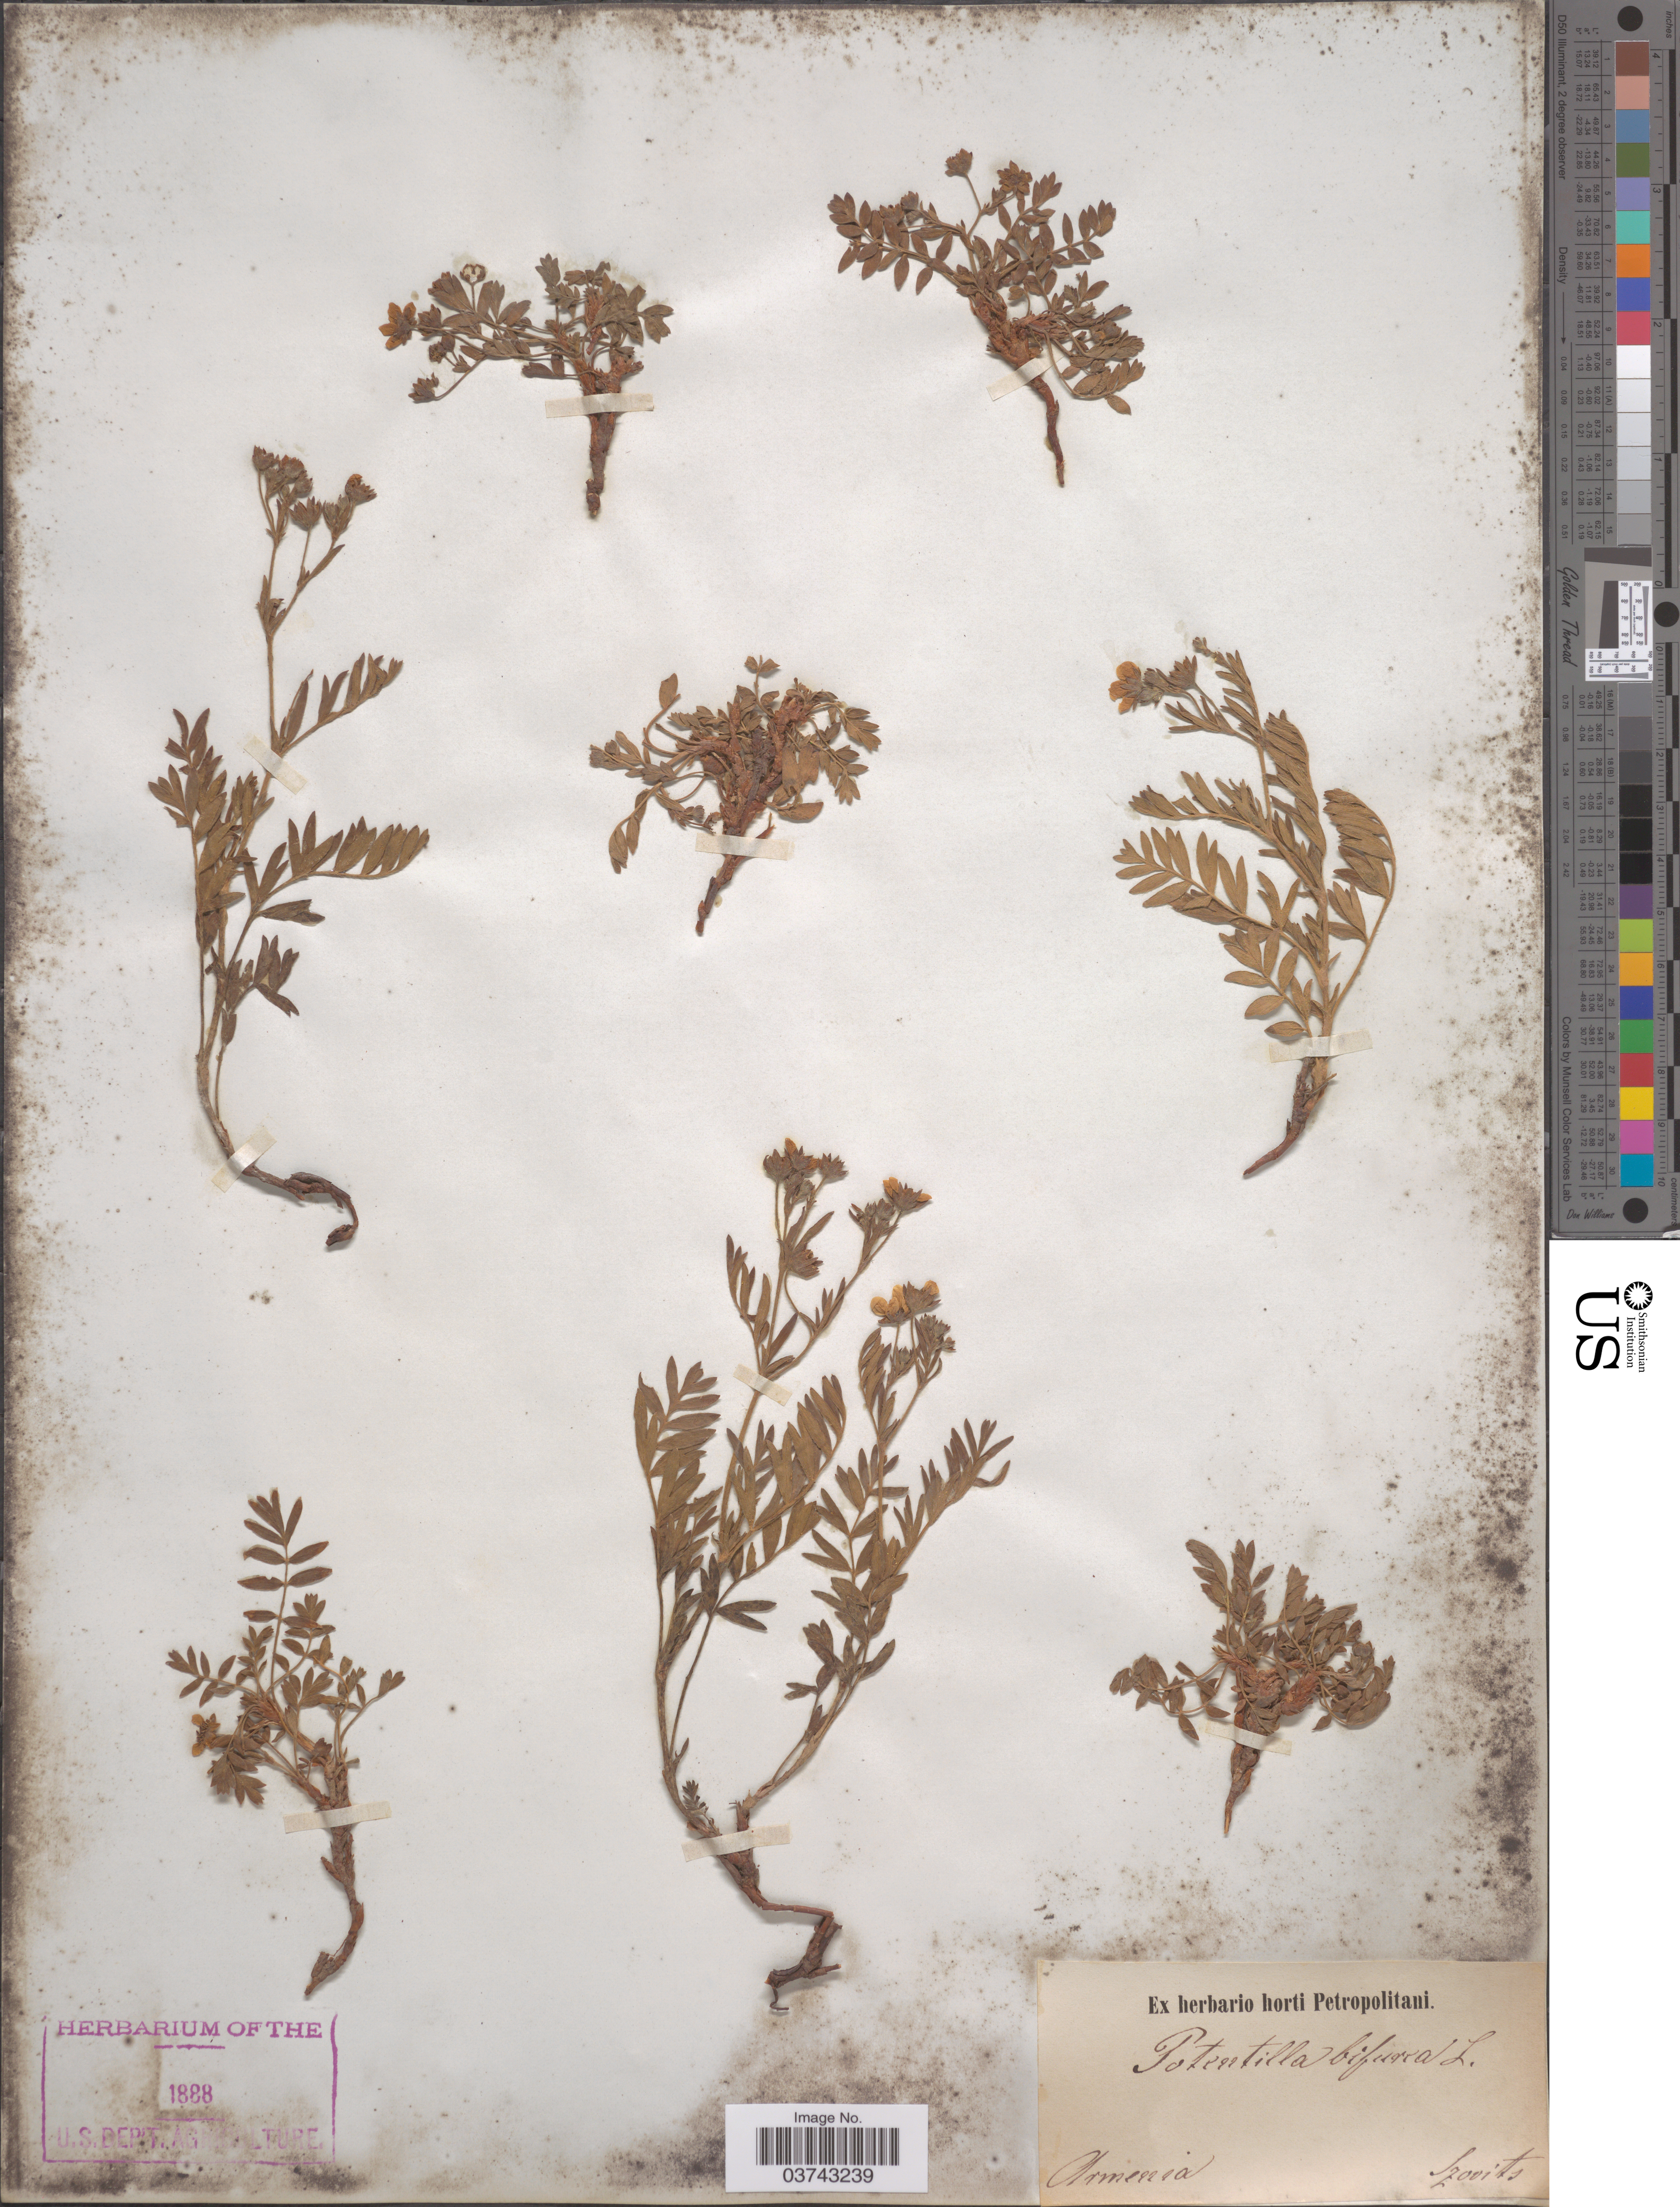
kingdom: Plantae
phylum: Tracheophyta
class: Magnoliopsida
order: Rosales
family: Rosaceae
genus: Sibbaldianthe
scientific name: Sibbaldianthe bifurca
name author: (L.) Kurtto & T. Erikss.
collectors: Szovits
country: Armenia